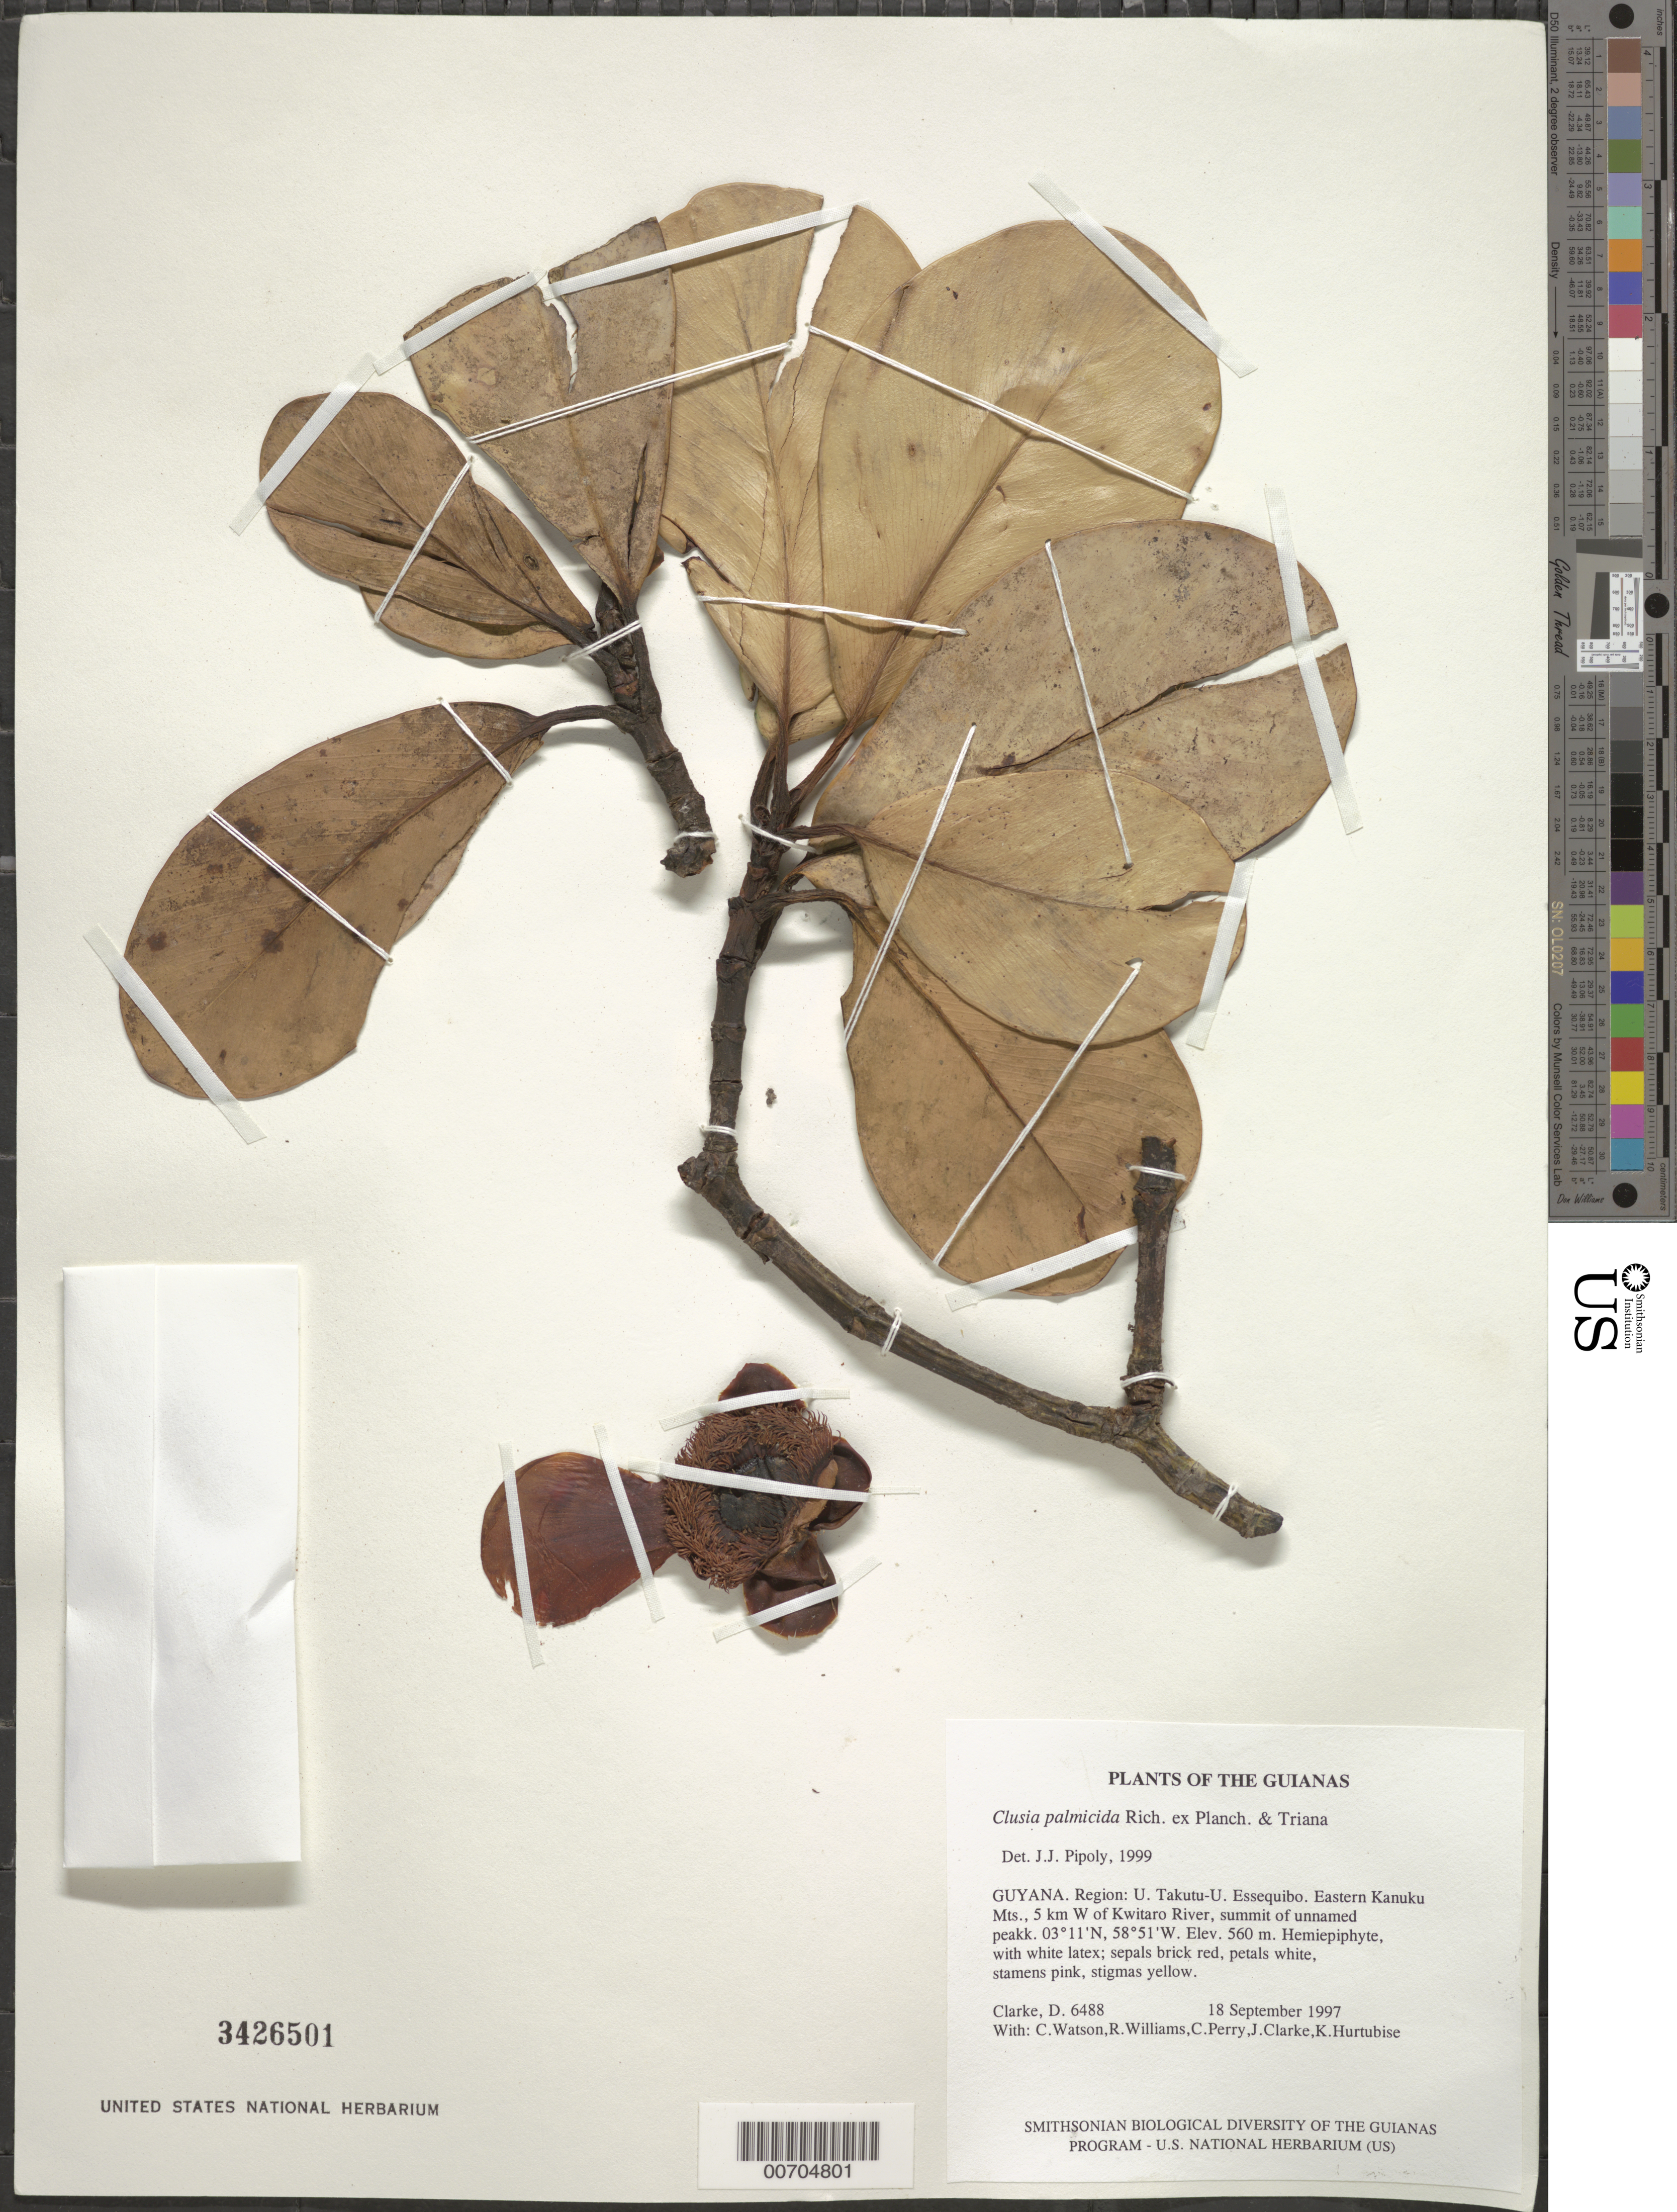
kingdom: Plantae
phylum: Tracheophyta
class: Magnoliopsida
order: Malpighiales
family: Clusiaceae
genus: Clusia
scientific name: Clusia palmicida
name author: Rich.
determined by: Pipoly, J. J., III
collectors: H. D. Clarke, C. Watson, R. Williams, C. Perry, J. Clarke & K. Hurtubise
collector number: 6488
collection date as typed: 18 September 1997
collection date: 1997-09-18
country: Guyana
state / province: U. Takutu-U. Essequibo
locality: Eastern Kanuku Mts., 5 km W of Kwitaro River, summit of unnamed peak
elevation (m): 560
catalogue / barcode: US 3426501